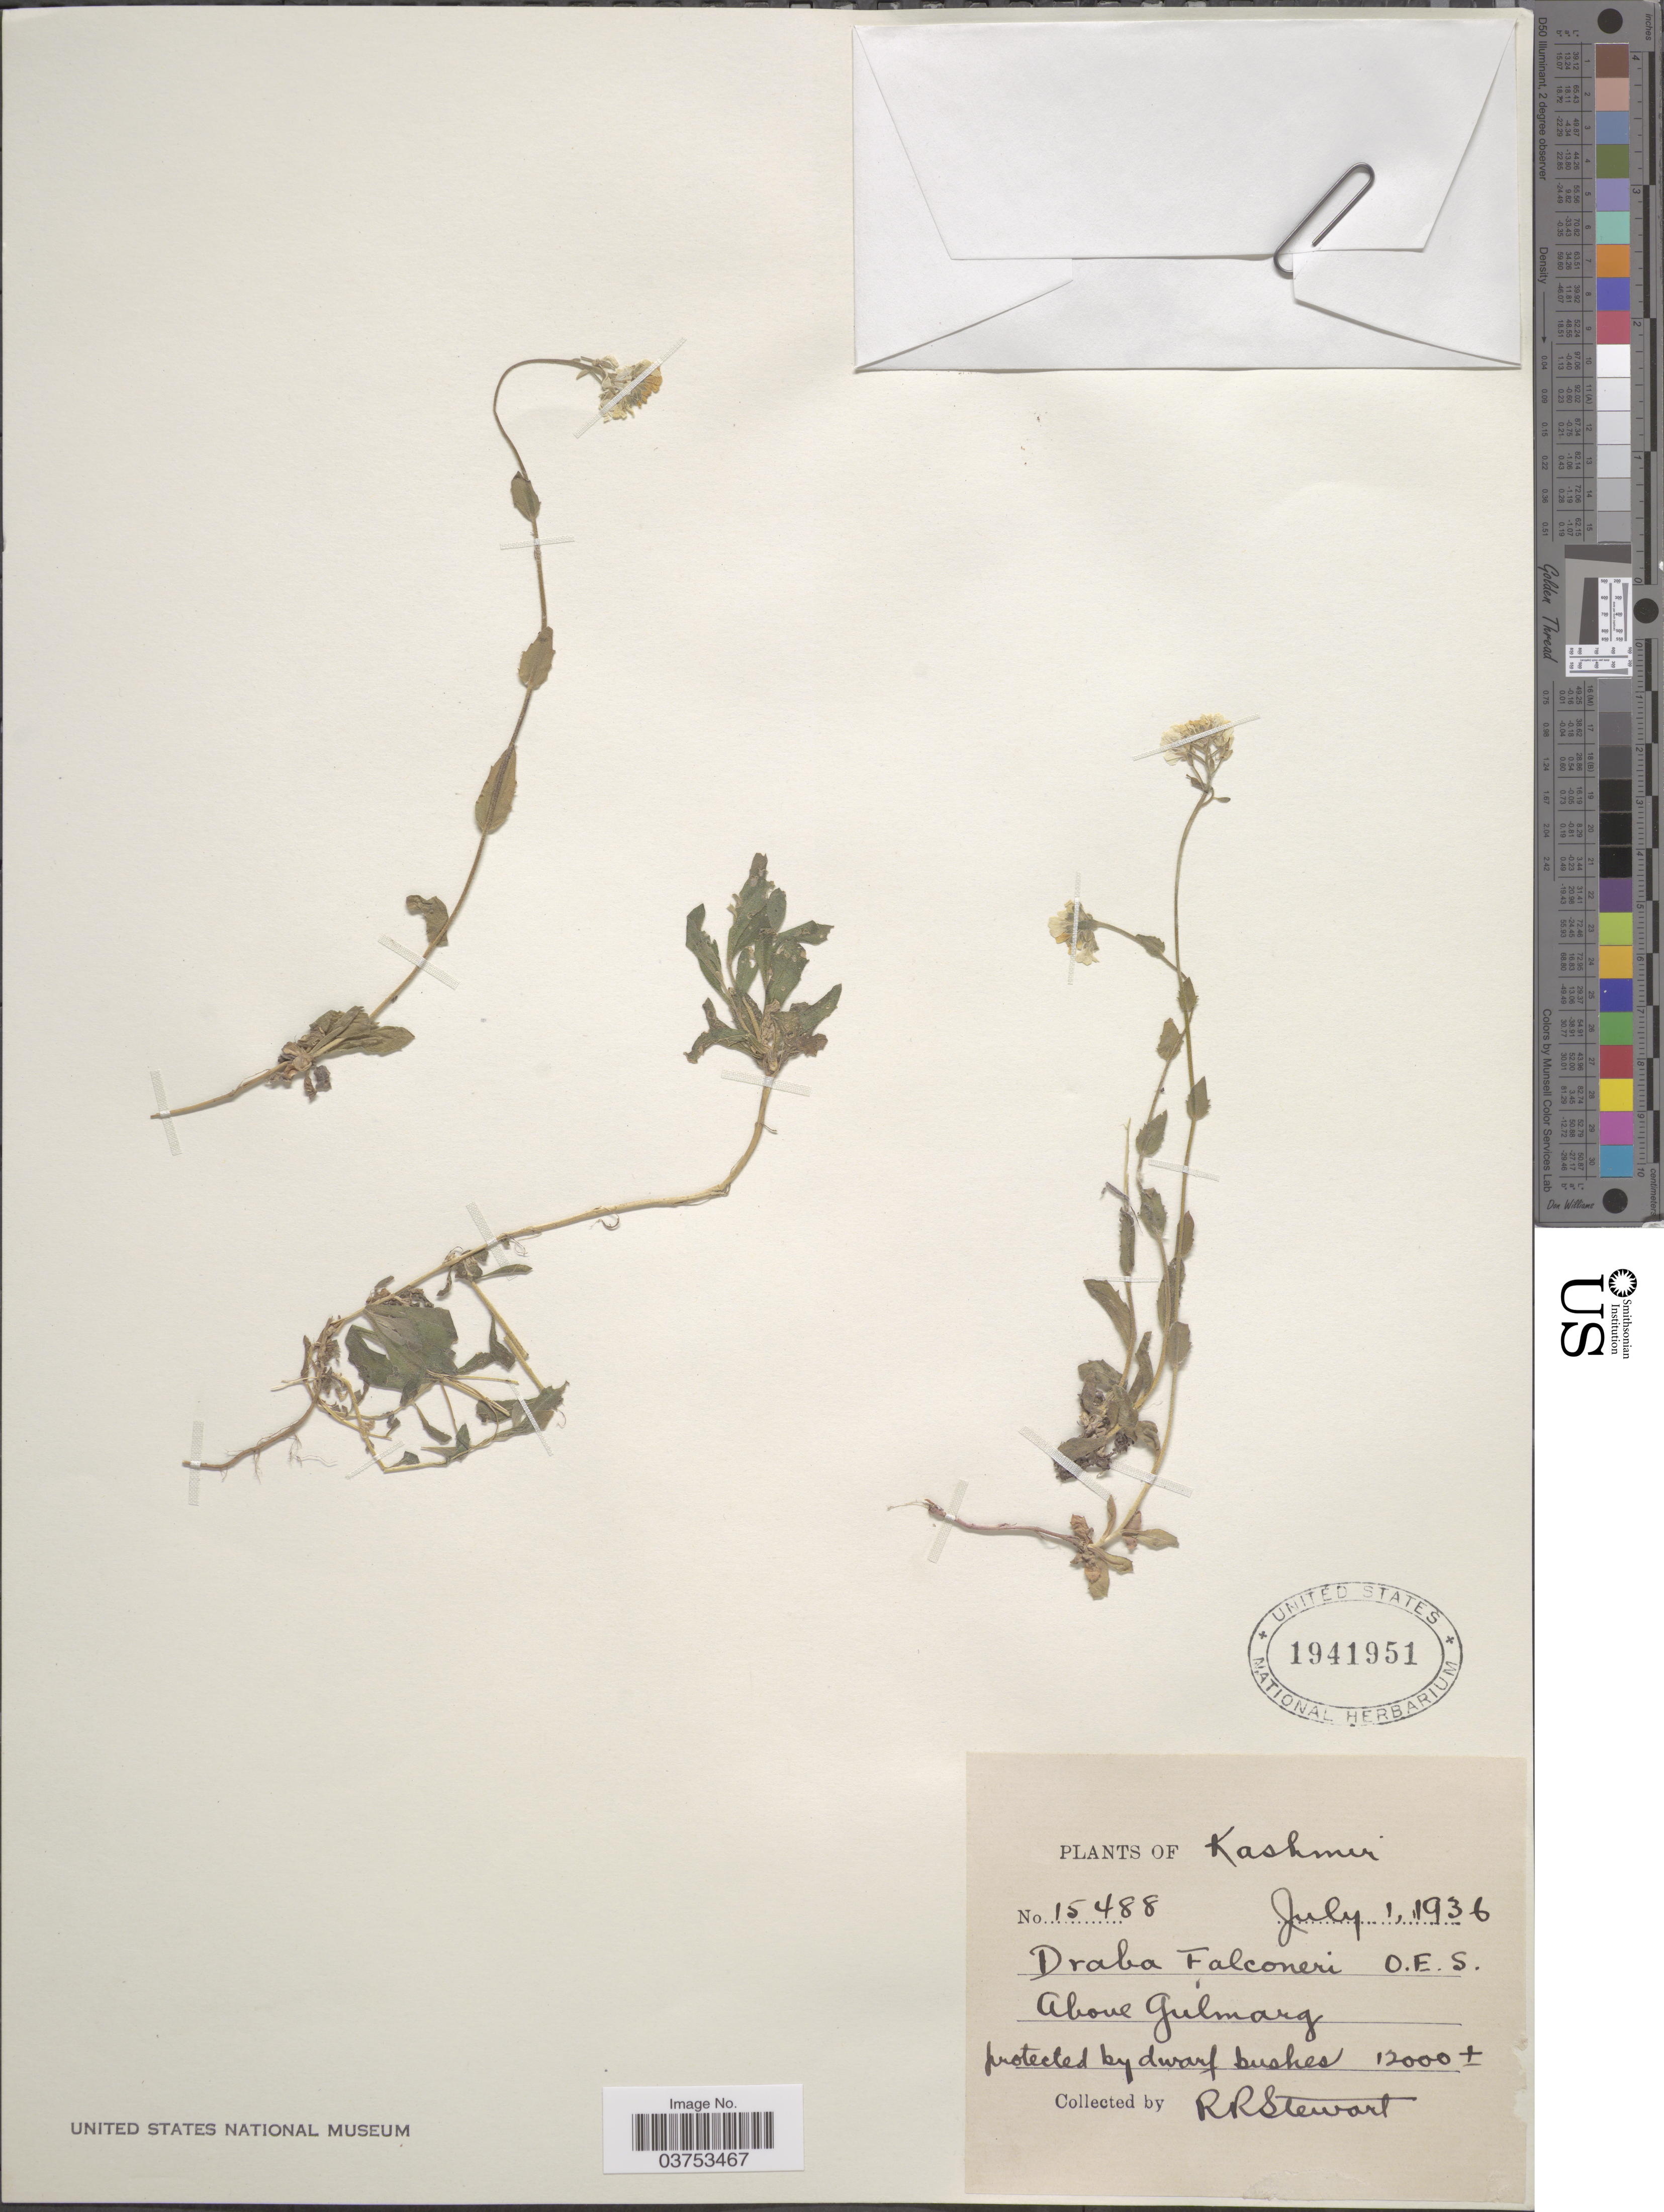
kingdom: Plantae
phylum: Tracheophyta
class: Magnoliopsida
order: Brassicales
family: Brassicaceae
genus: Draba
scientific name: Draba falconeri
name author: O.E. Schulz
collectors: R. Stewart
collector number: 15488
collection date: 1936-07-01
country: India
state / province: Jammu and Kashmir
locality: Kashmir. Above Gulmarg.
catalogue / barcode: US 1941951